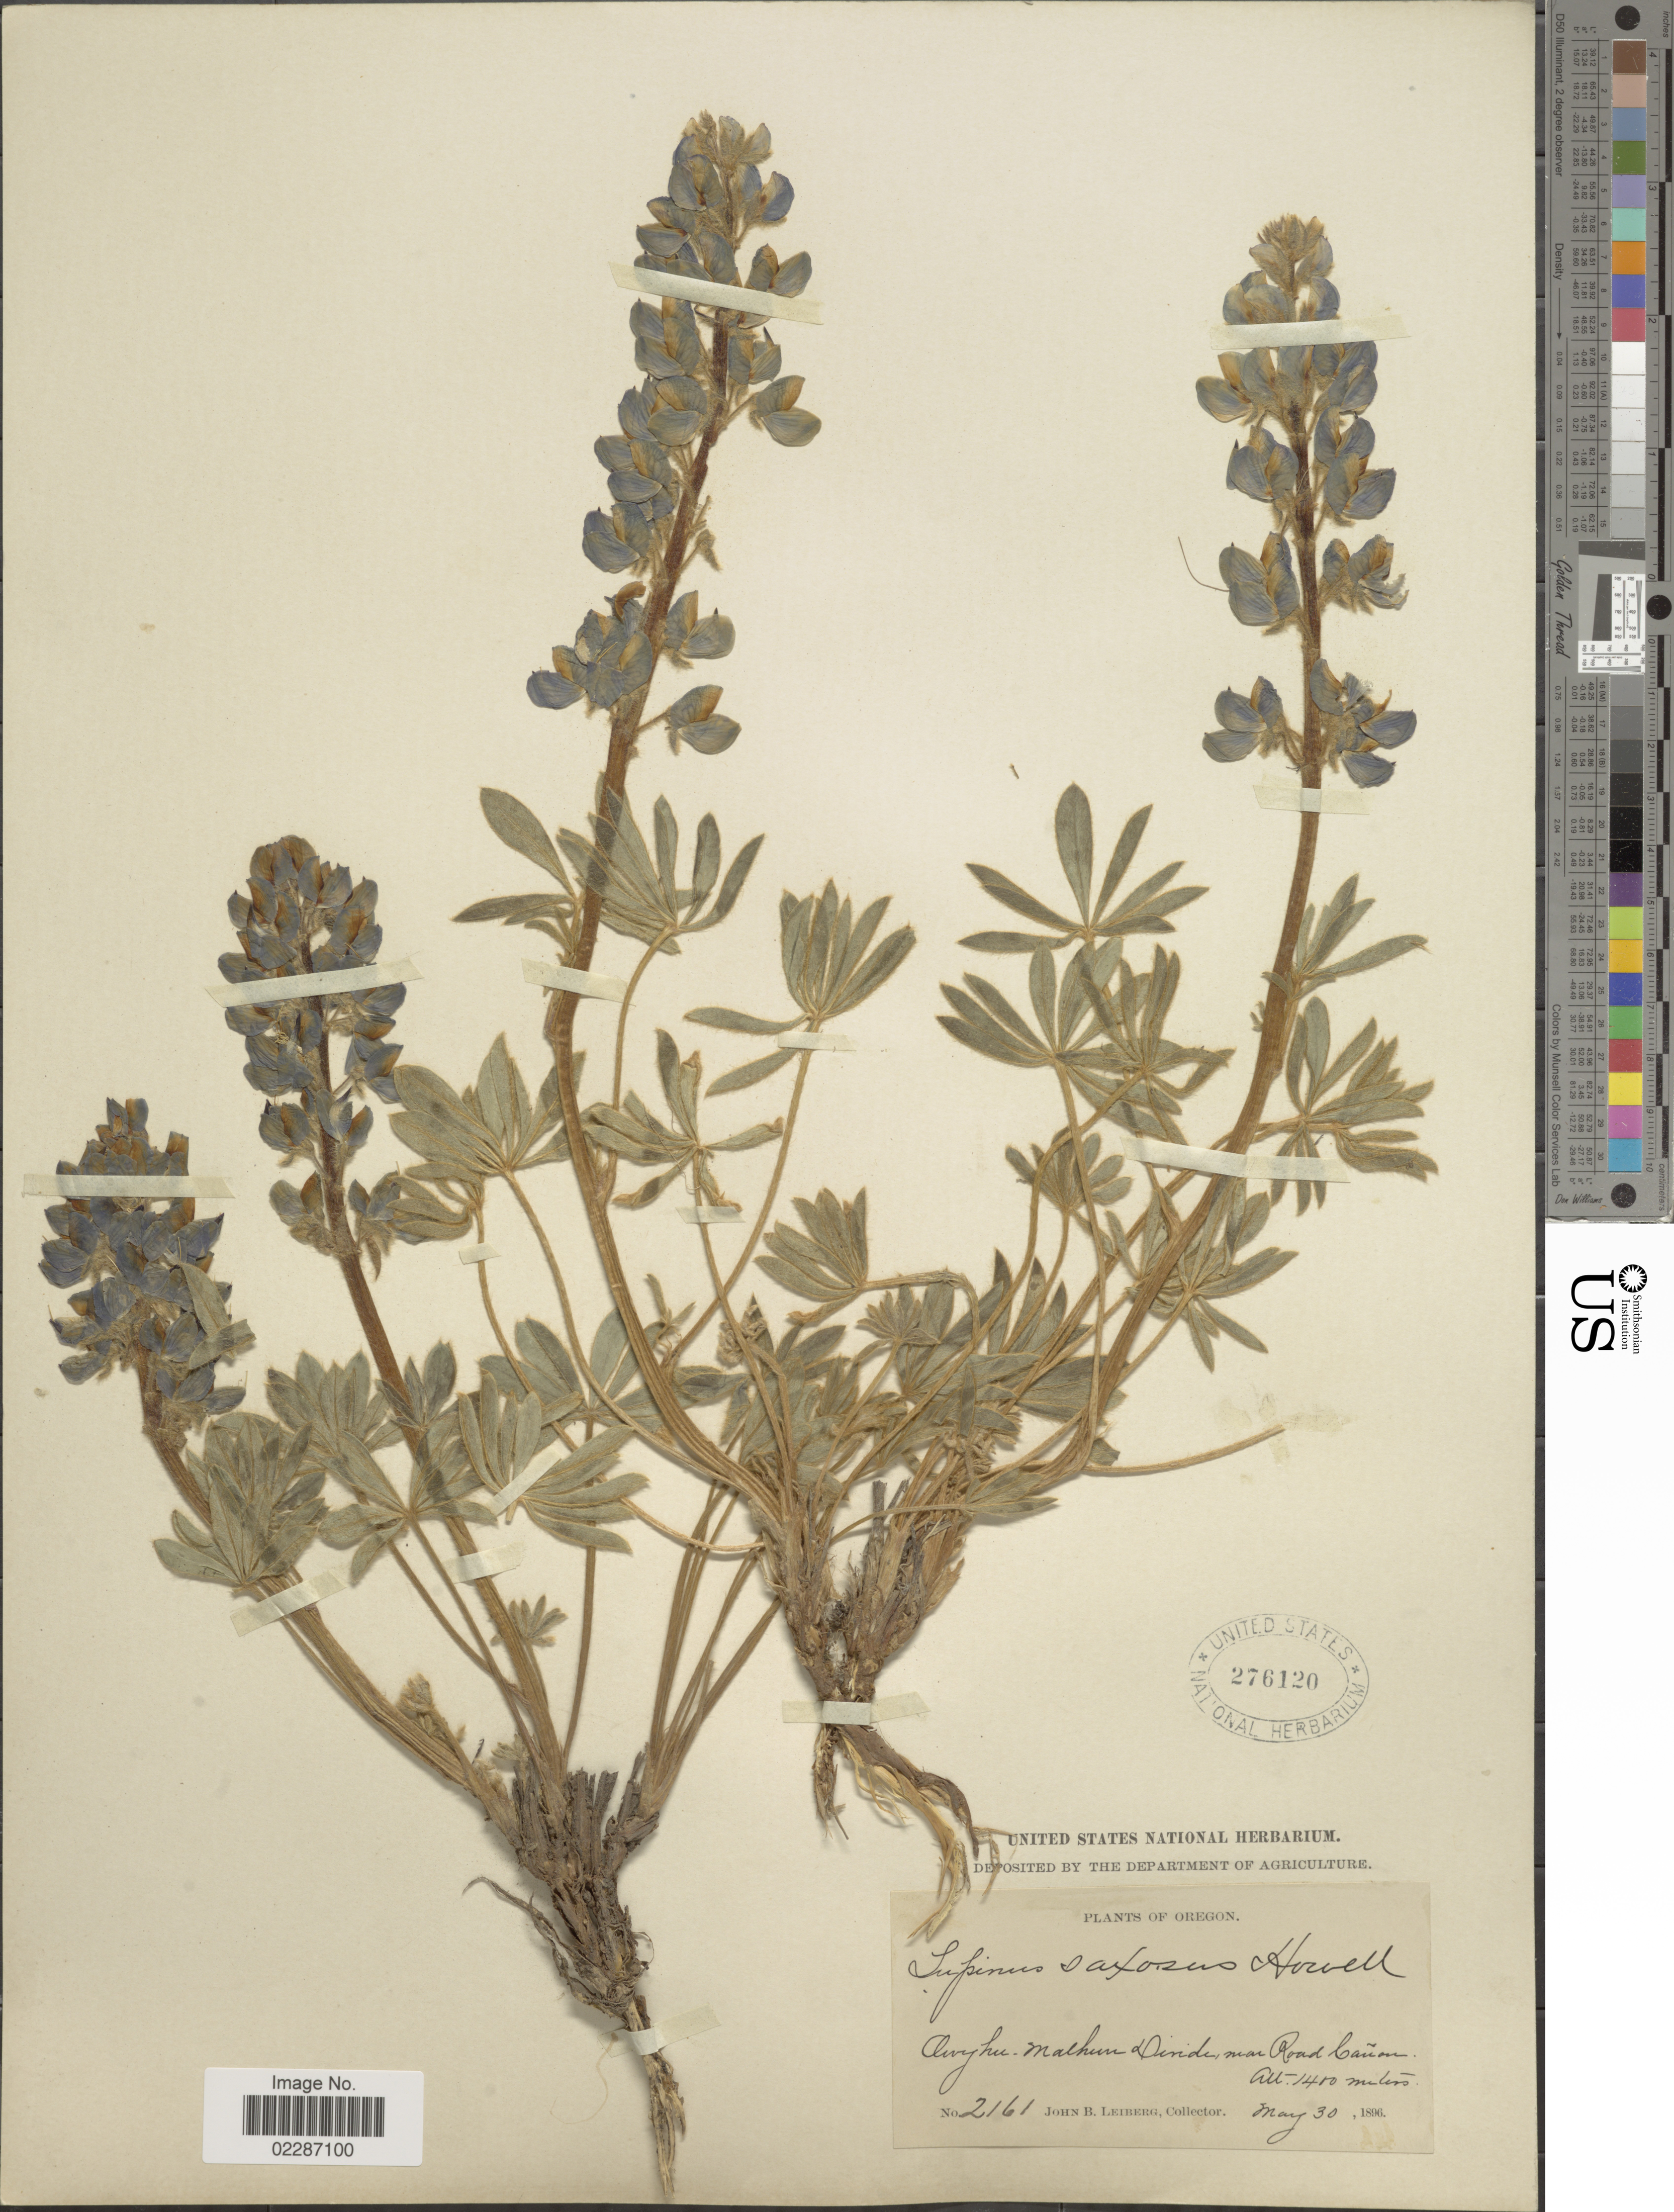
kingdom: Plantae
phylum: Tracheophyta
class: Magnoliopsida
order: Fabales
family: Fabaceae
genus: Lupinus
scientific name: Lupinus saxosus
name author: Howell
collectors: J. B. Leiberg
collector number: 2161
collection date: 1896-05-30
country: United States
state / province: Oregon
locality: Owyhee - Malheur Divide, near Road Cañon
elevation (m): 1400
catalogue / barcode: US 276120